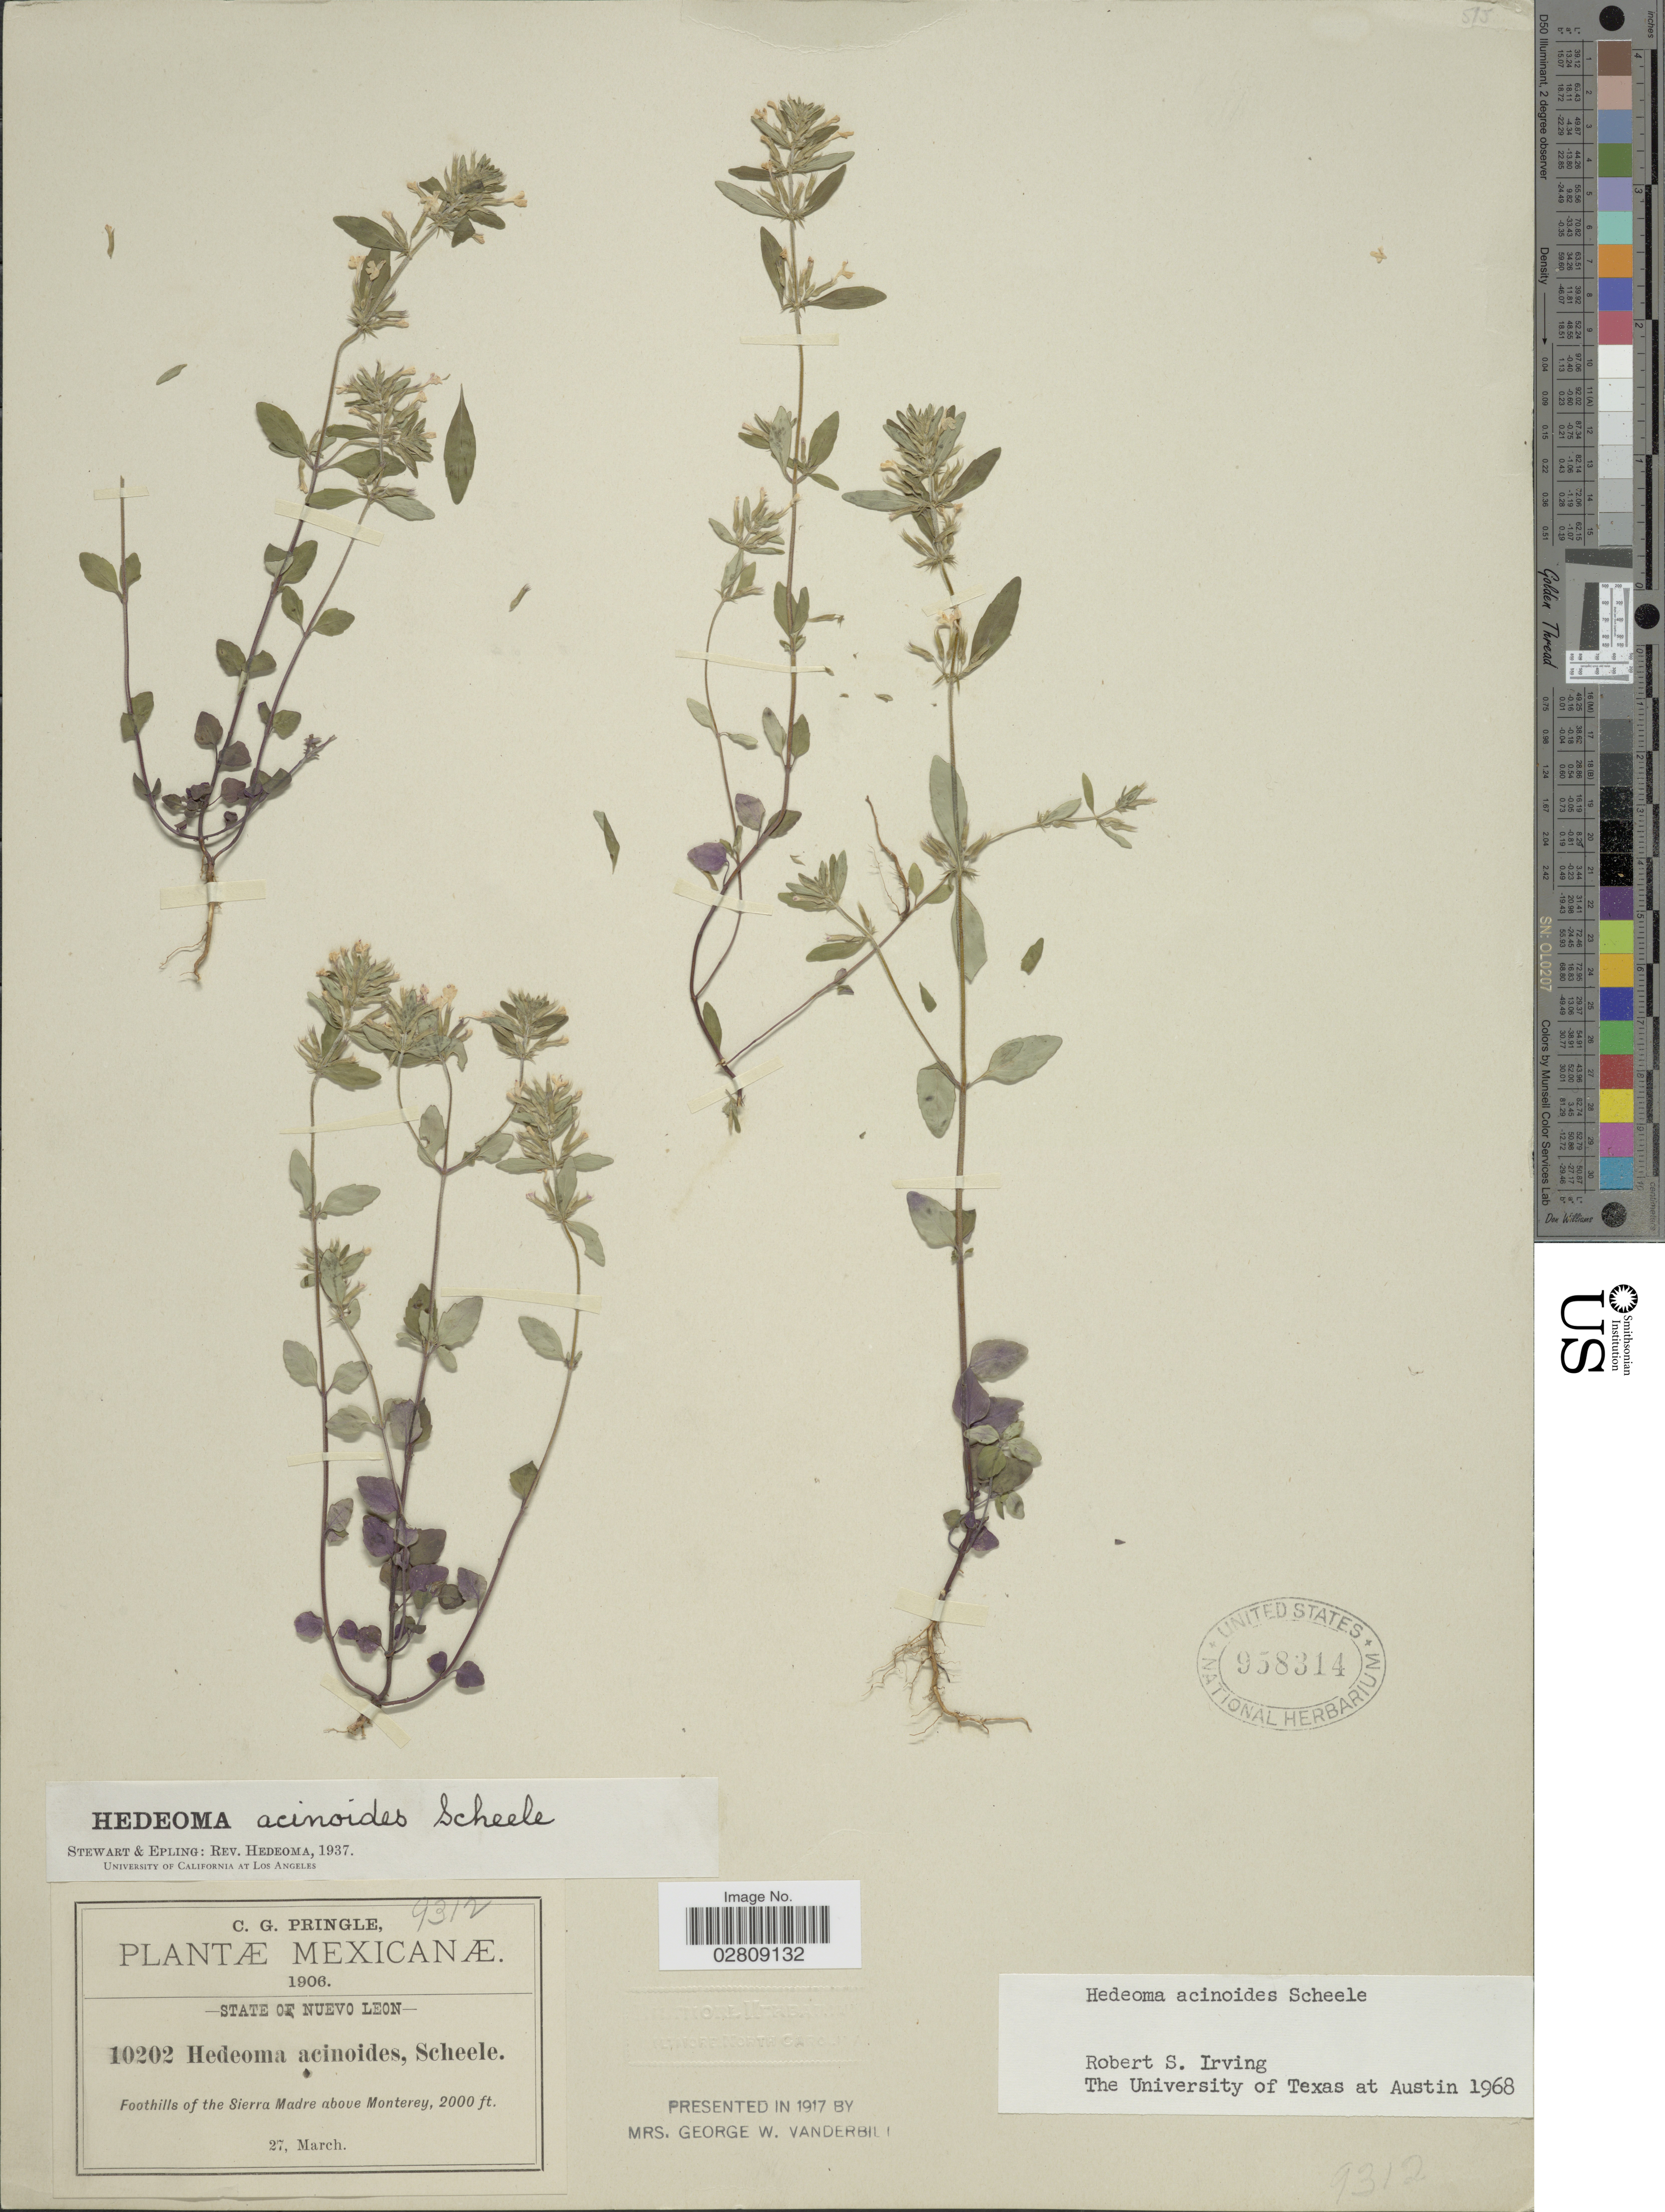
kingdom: Plantae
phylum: Tracheophyta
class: Magnoliopsida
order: Lamiales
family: Lamiaceae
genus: Hedeoma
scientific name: Hedeoma acinoides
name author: Scheele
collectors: C. G. Pringle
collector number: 10202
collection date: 1906-03-27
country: Mexico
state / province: Nuevo León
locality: Foothills of the Sierra Madre above Monterey.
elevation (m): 610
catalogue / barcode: US 958314